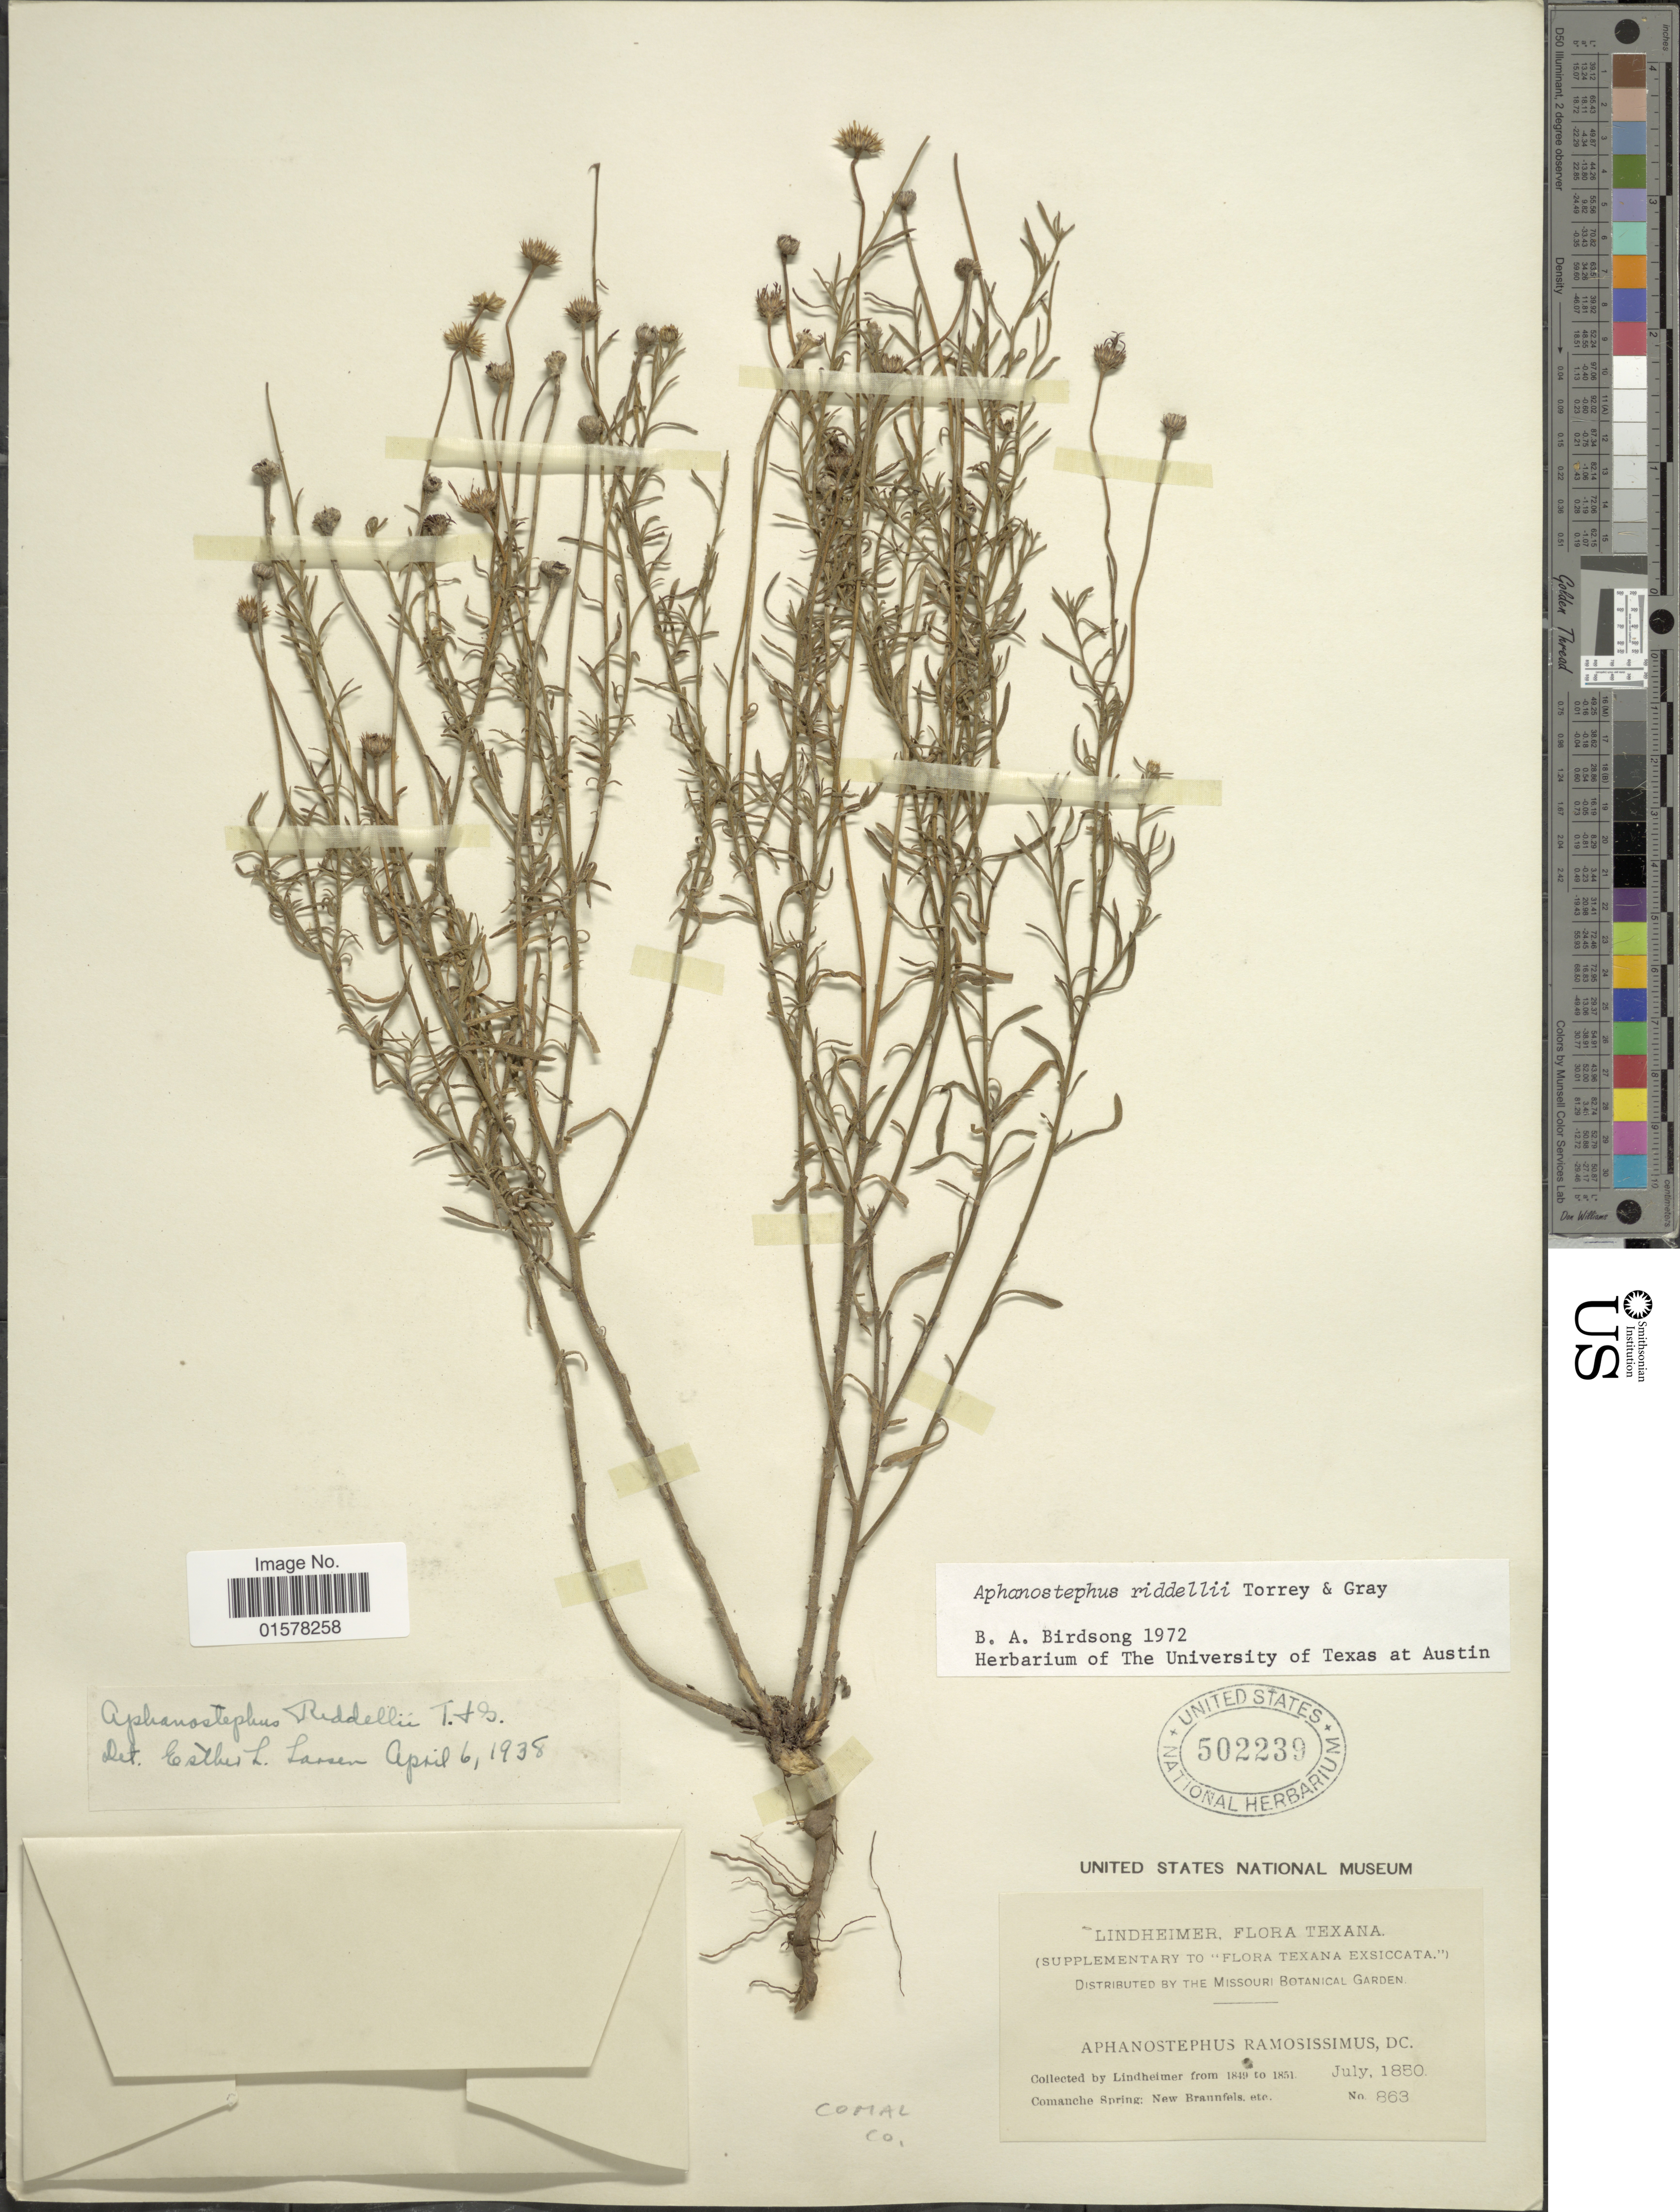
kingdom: Plantae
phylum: Tracheophyta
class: Magnoliopsida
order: Asterales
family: Asteraceae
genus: Aphanostephus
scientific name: Aphanostephus riddellii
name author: Torr. & A. Gray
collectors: -. Lindheimer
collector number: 863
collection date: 1850-07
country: United States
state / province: Texas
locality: Texana. Comanche Spring: New Braunfels. etc.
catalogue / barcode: US 502239